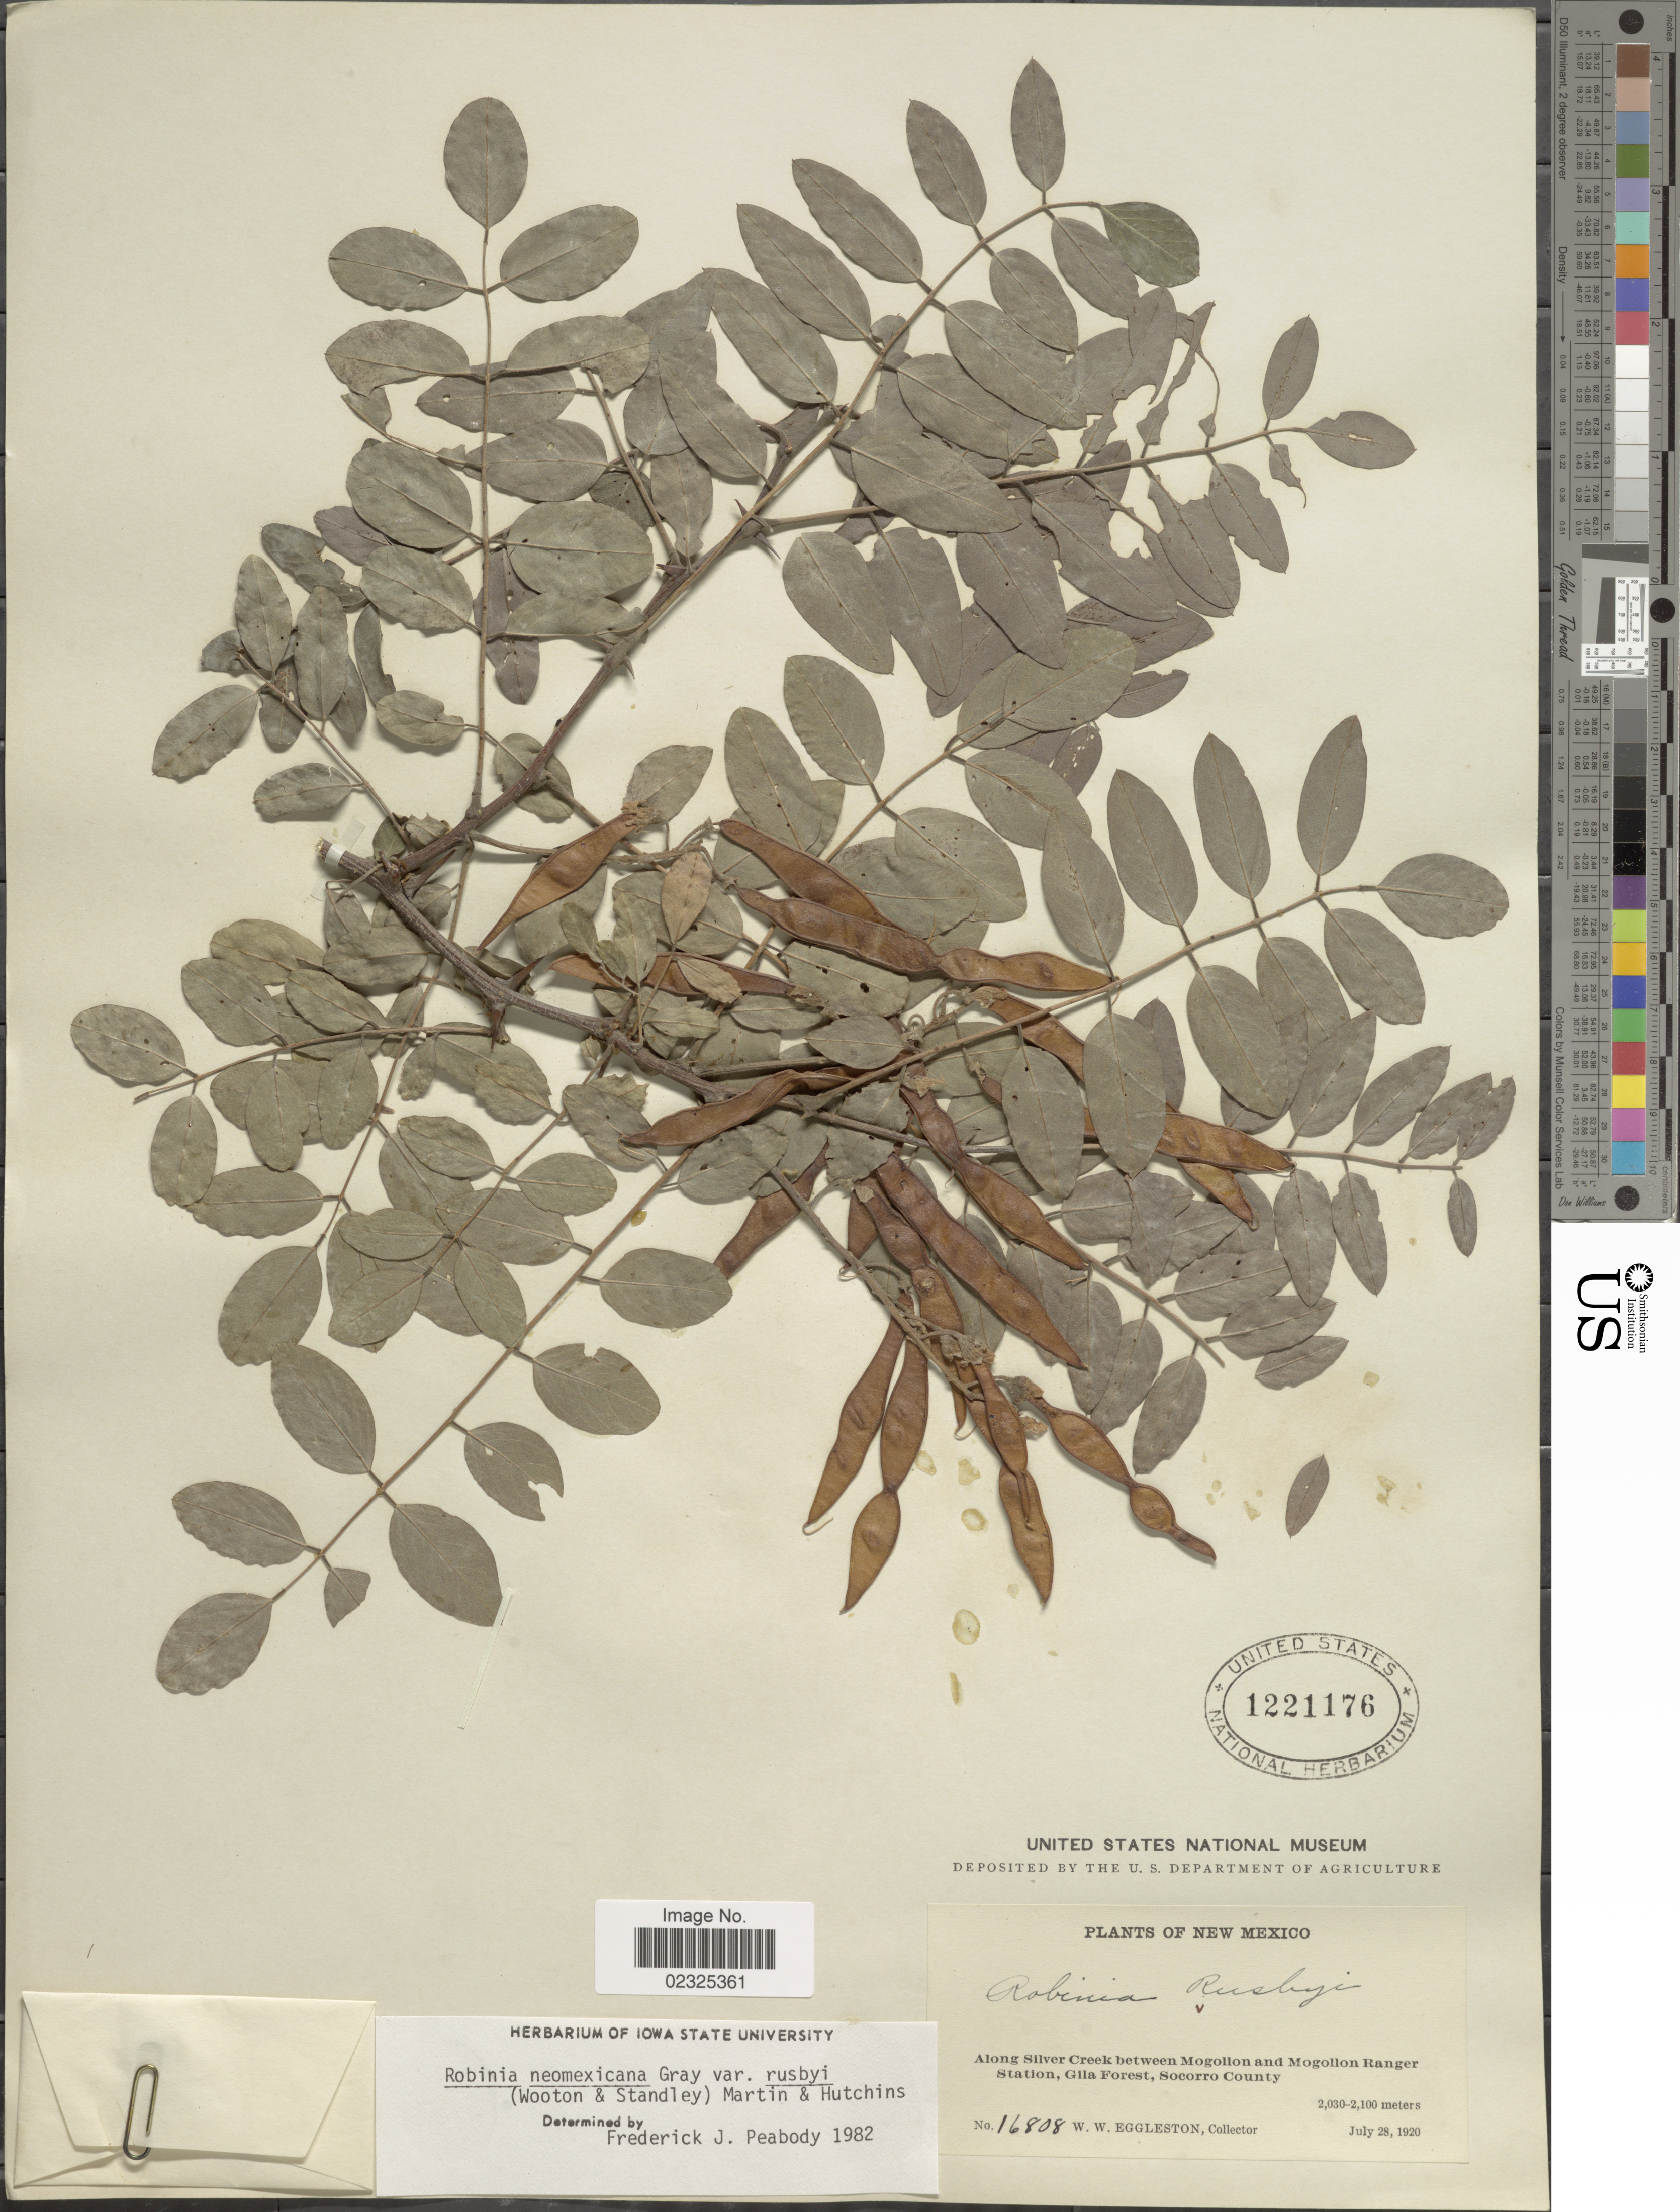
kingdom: Plantae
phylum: Tracheophyta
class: Magnoliopsida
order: Fabales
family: Fabaceae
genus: Robinia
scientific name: Robinia neomexicana var. rusbyi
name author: (Wooton & Standl.) W.C. Martin & C.R. Hutchins ex Peabody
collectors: W. W. Eggleston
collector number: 16808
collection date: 1920-07-28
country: United States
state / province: New Mexico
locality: Along Silver Creek between Mogollon and Mogollon Range Station, Gila Forest, Socorro County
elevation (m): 2030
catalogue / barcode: US 1221176